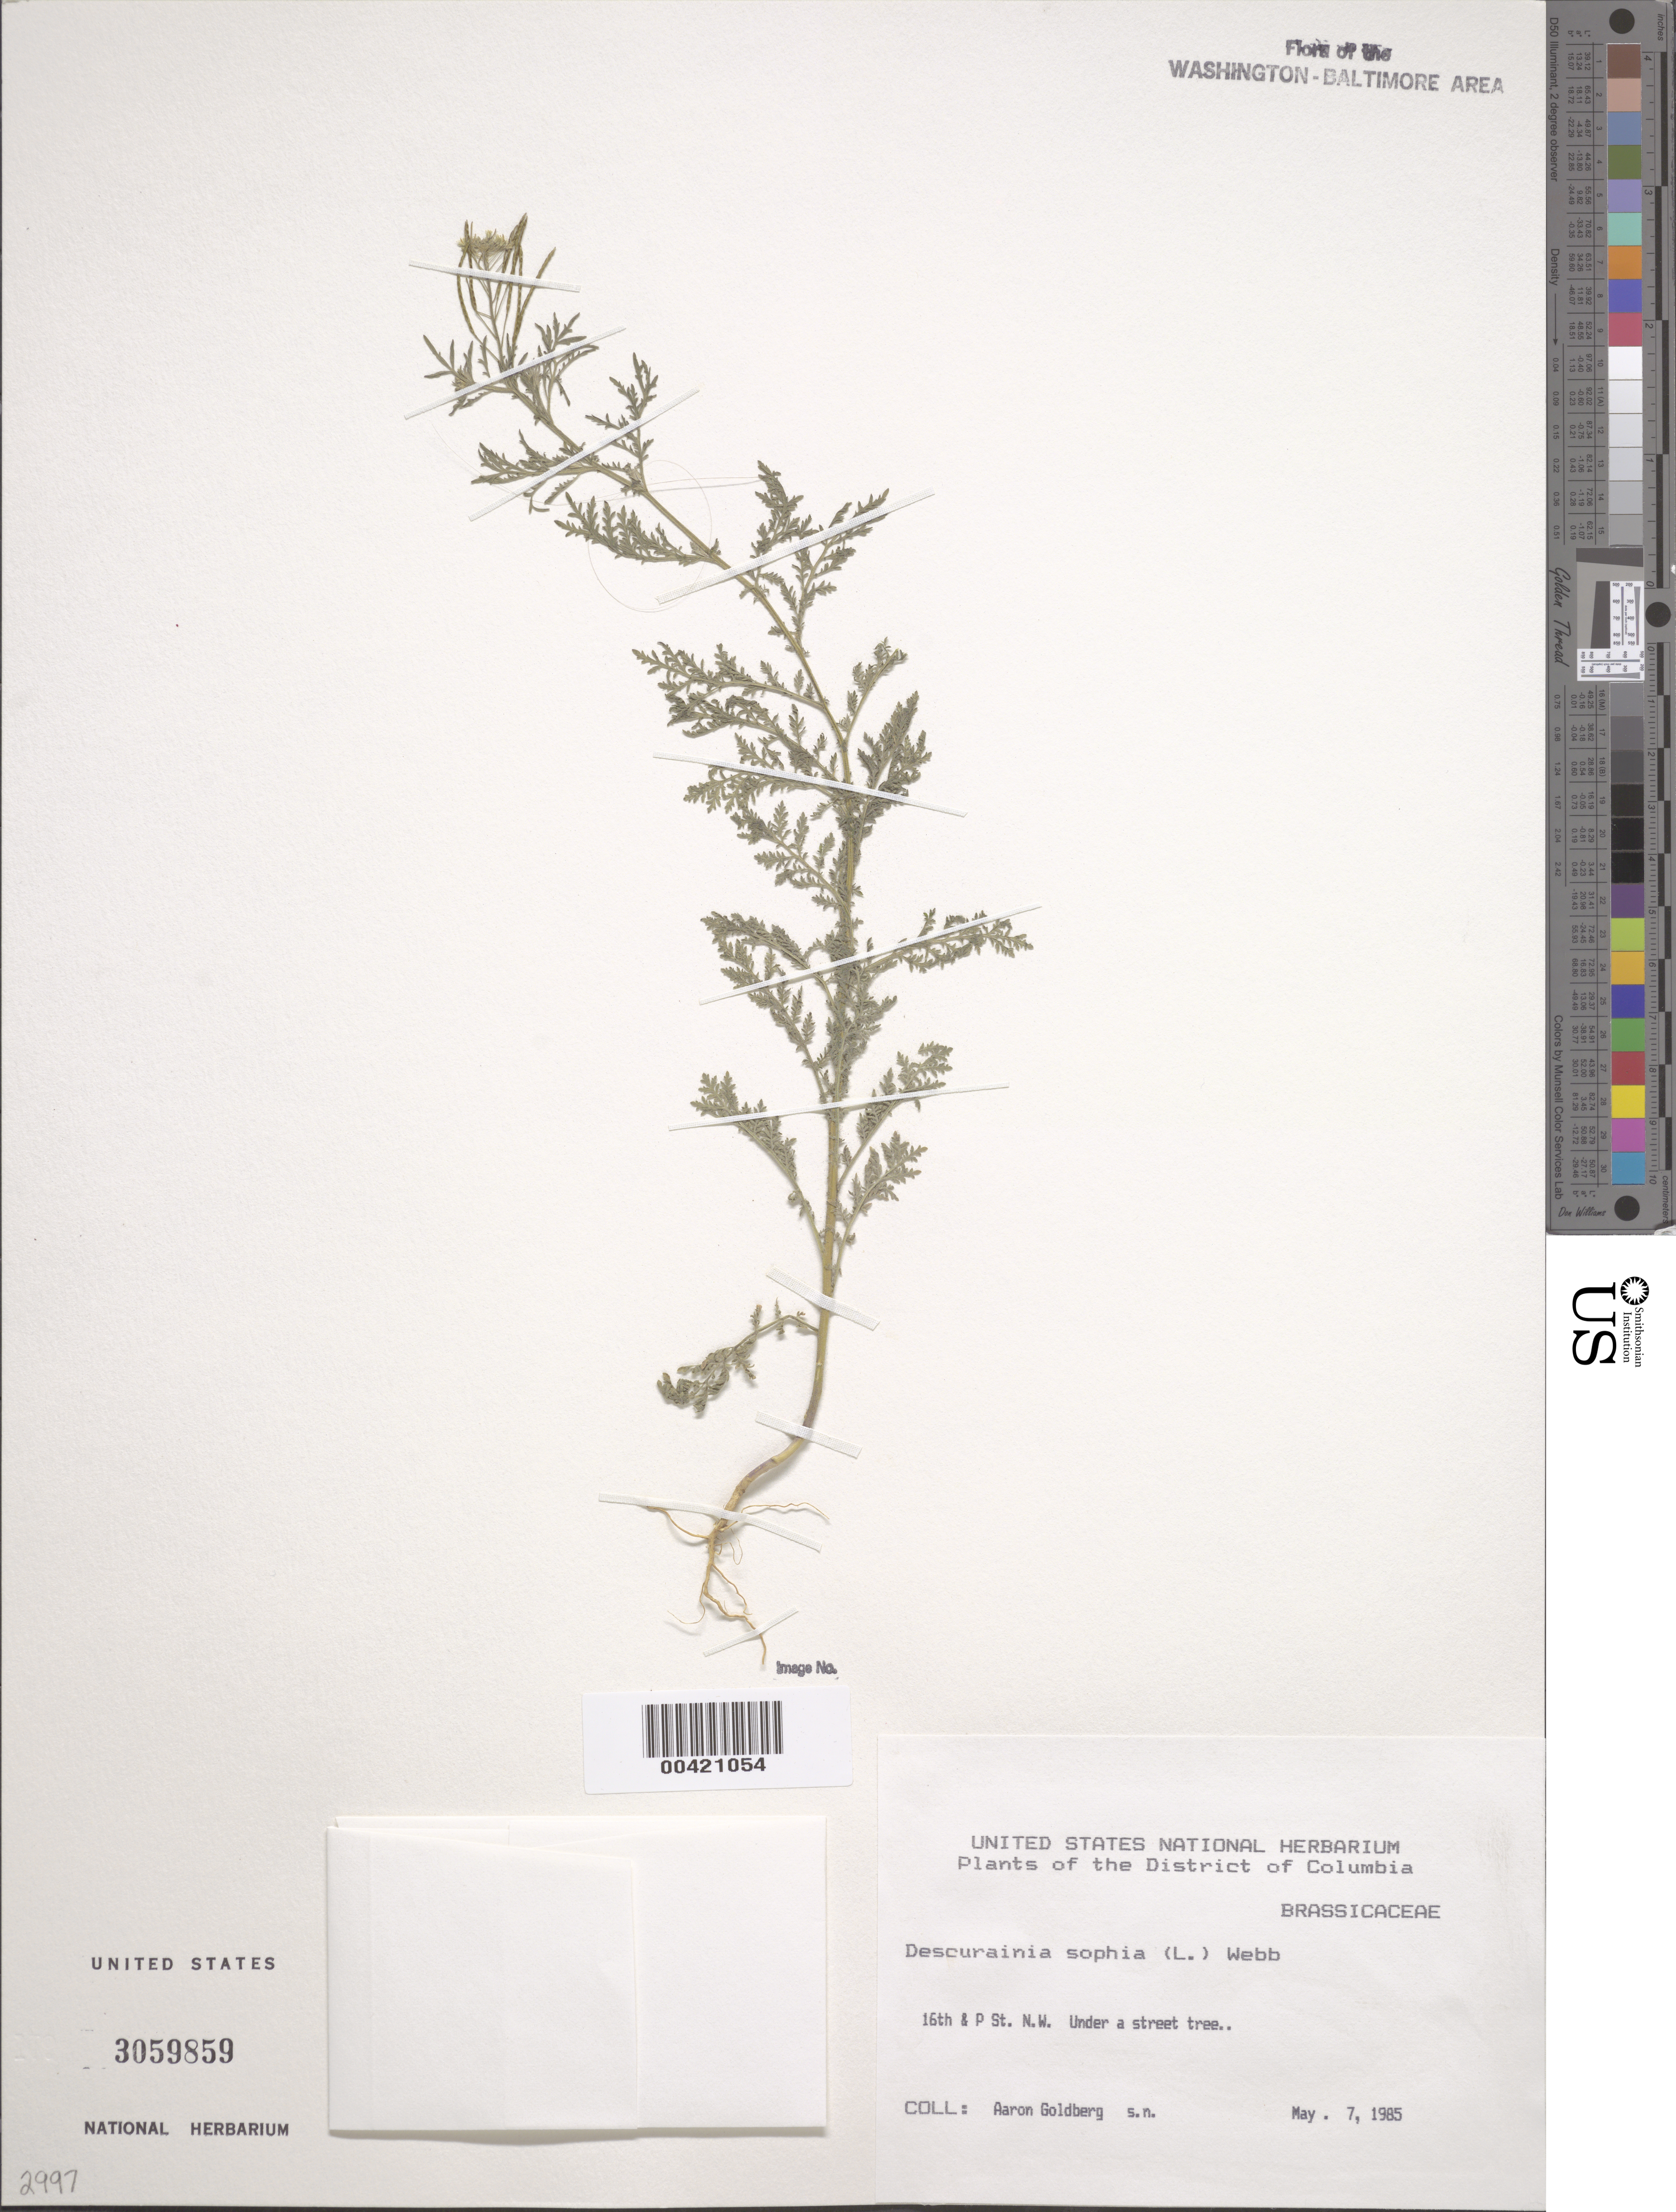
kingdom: Plantae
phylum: Tracheophyta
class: Magnoliopsida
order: Brassicales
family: Brassicaceae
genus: Descurainia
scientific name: Descurainia sophia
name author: (L.) Webb ex Prantl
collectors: A. Goldberg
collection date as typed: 07 May 1985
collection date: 1985-05-07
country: United States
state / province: District of Columbia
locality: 16th & P St. NW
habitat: Under a street tree.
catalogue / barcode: US 3059859